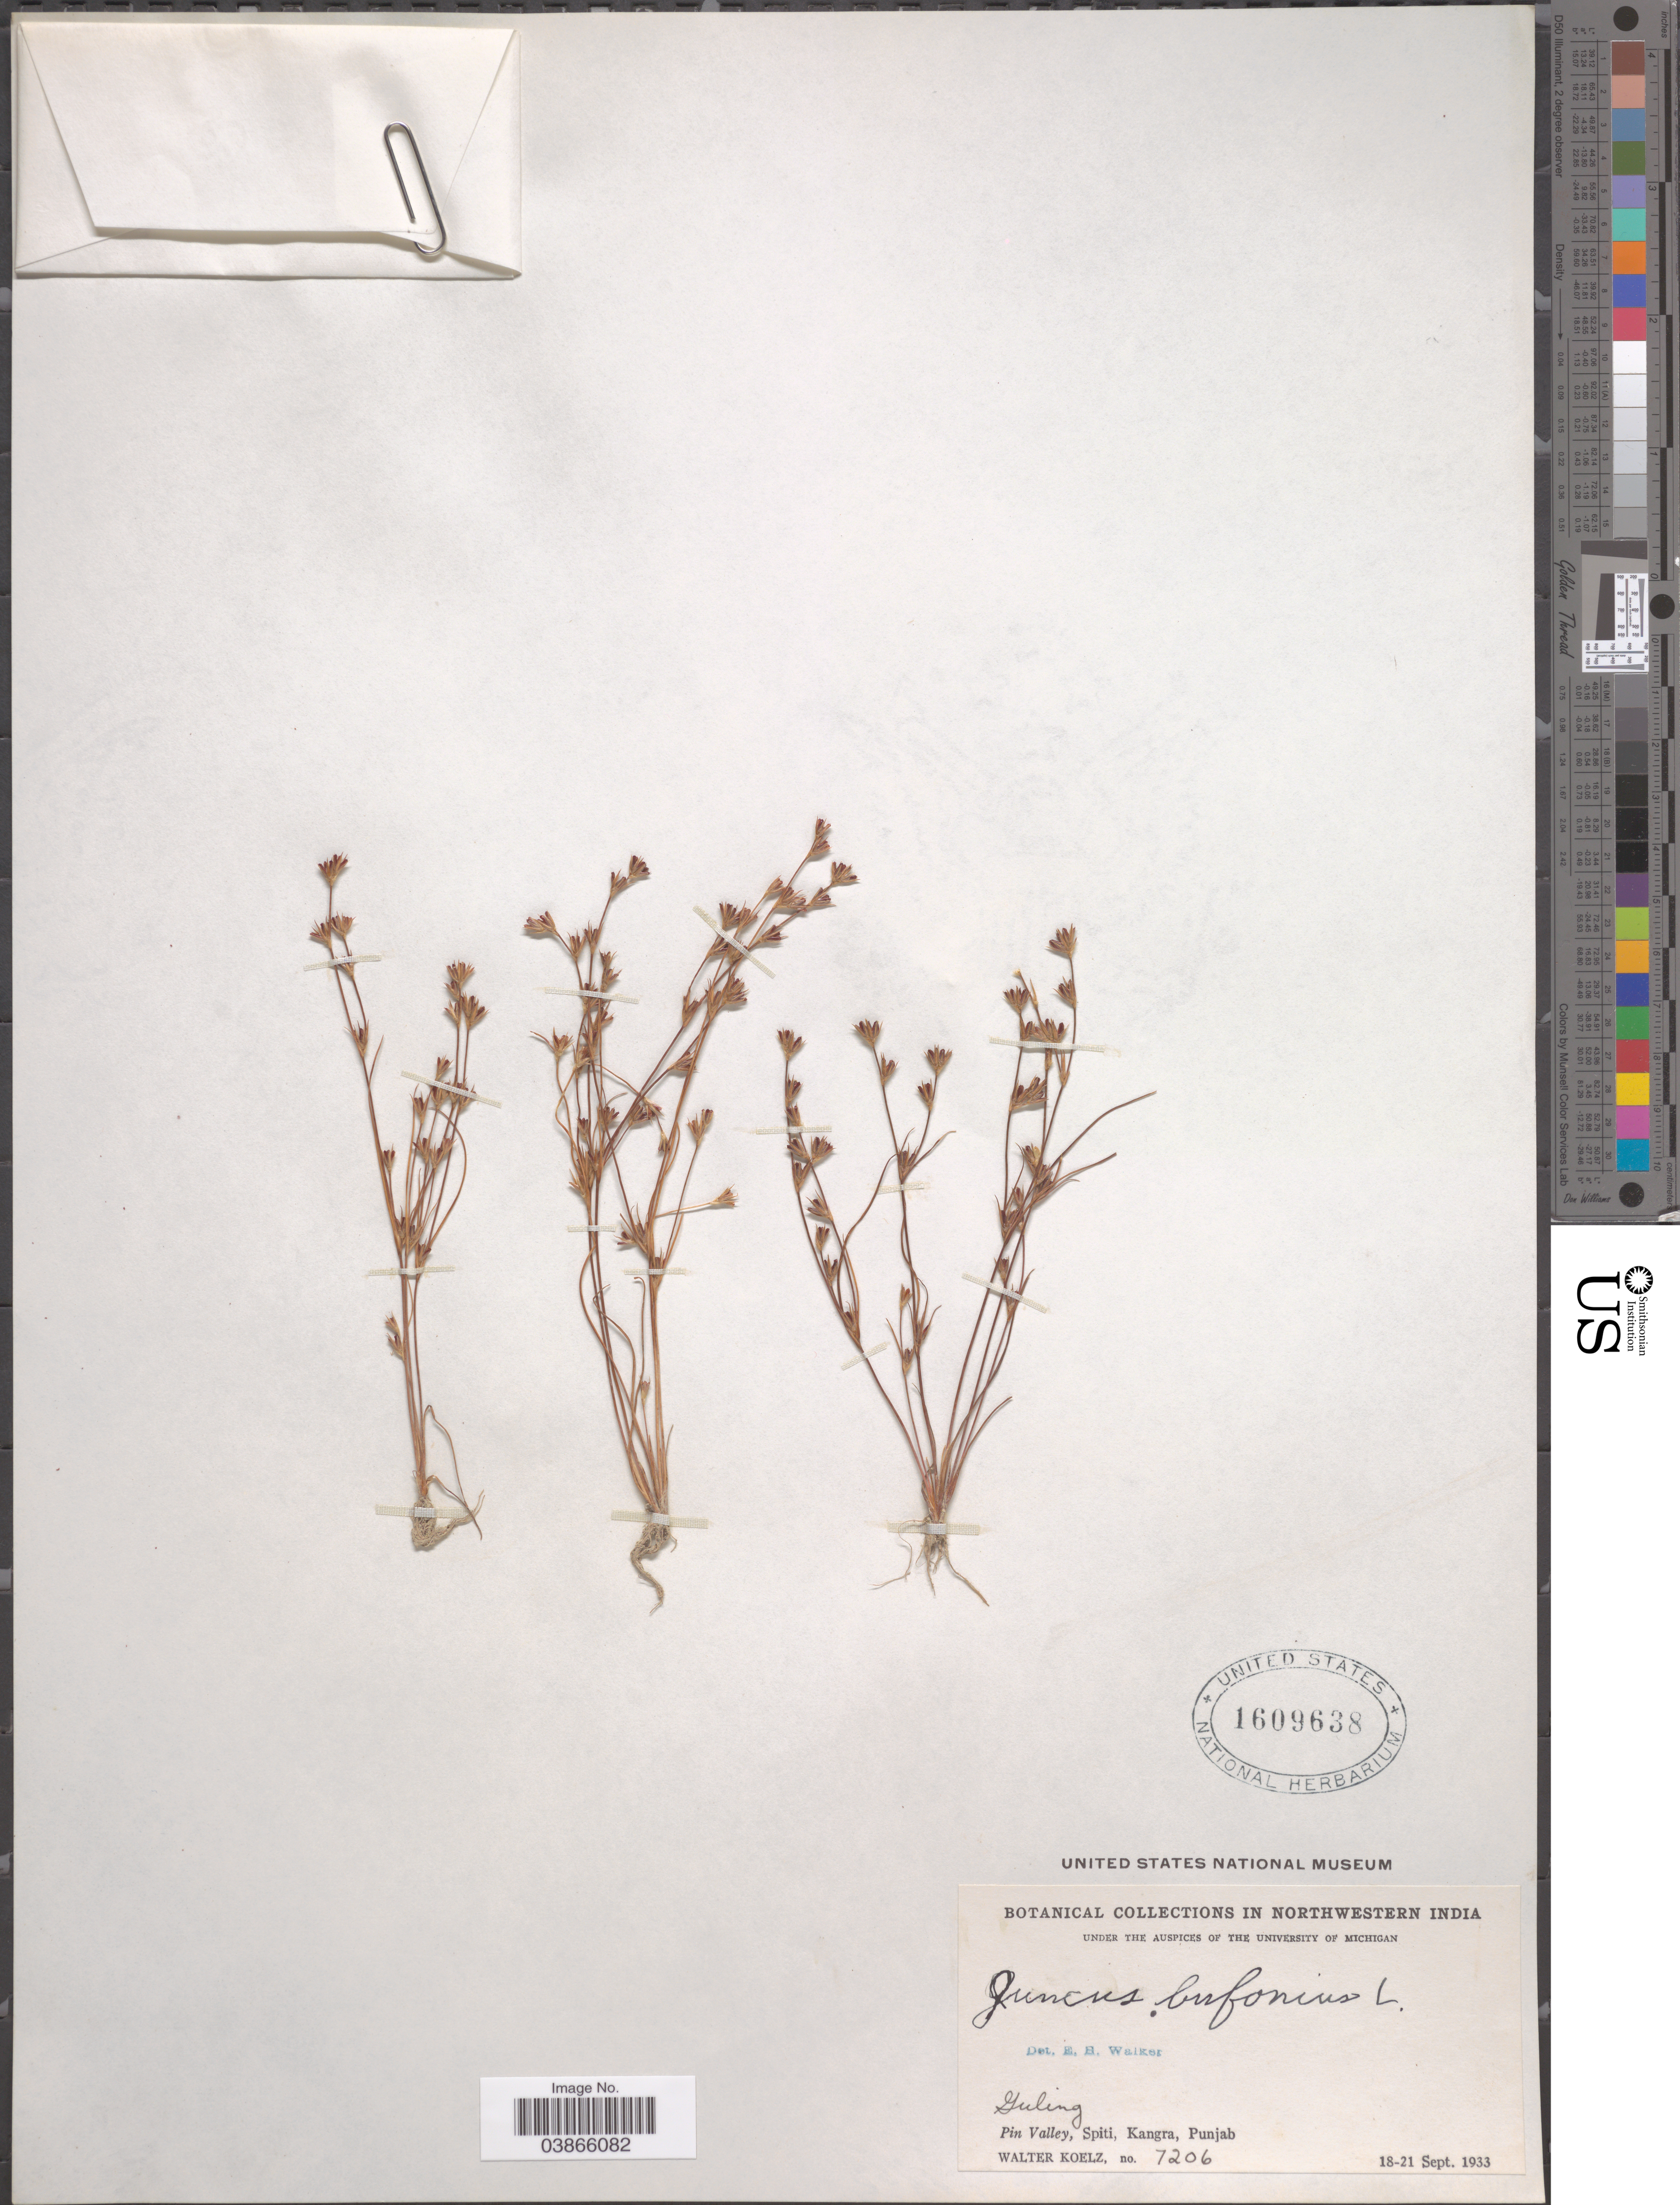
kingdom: Plantae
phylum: Tracheophyta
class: Liliopsida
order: Poales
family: Juncaceae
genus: Juncus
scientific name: Juncus bufonius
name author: L.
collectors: W. N. Koelz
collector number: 7206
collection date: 1933-09-18/1933-09-21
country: India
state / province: Punjab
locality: Northwestern India. Guling. Pin Valley, Spiti, Kangra.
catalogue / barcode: US 1609638